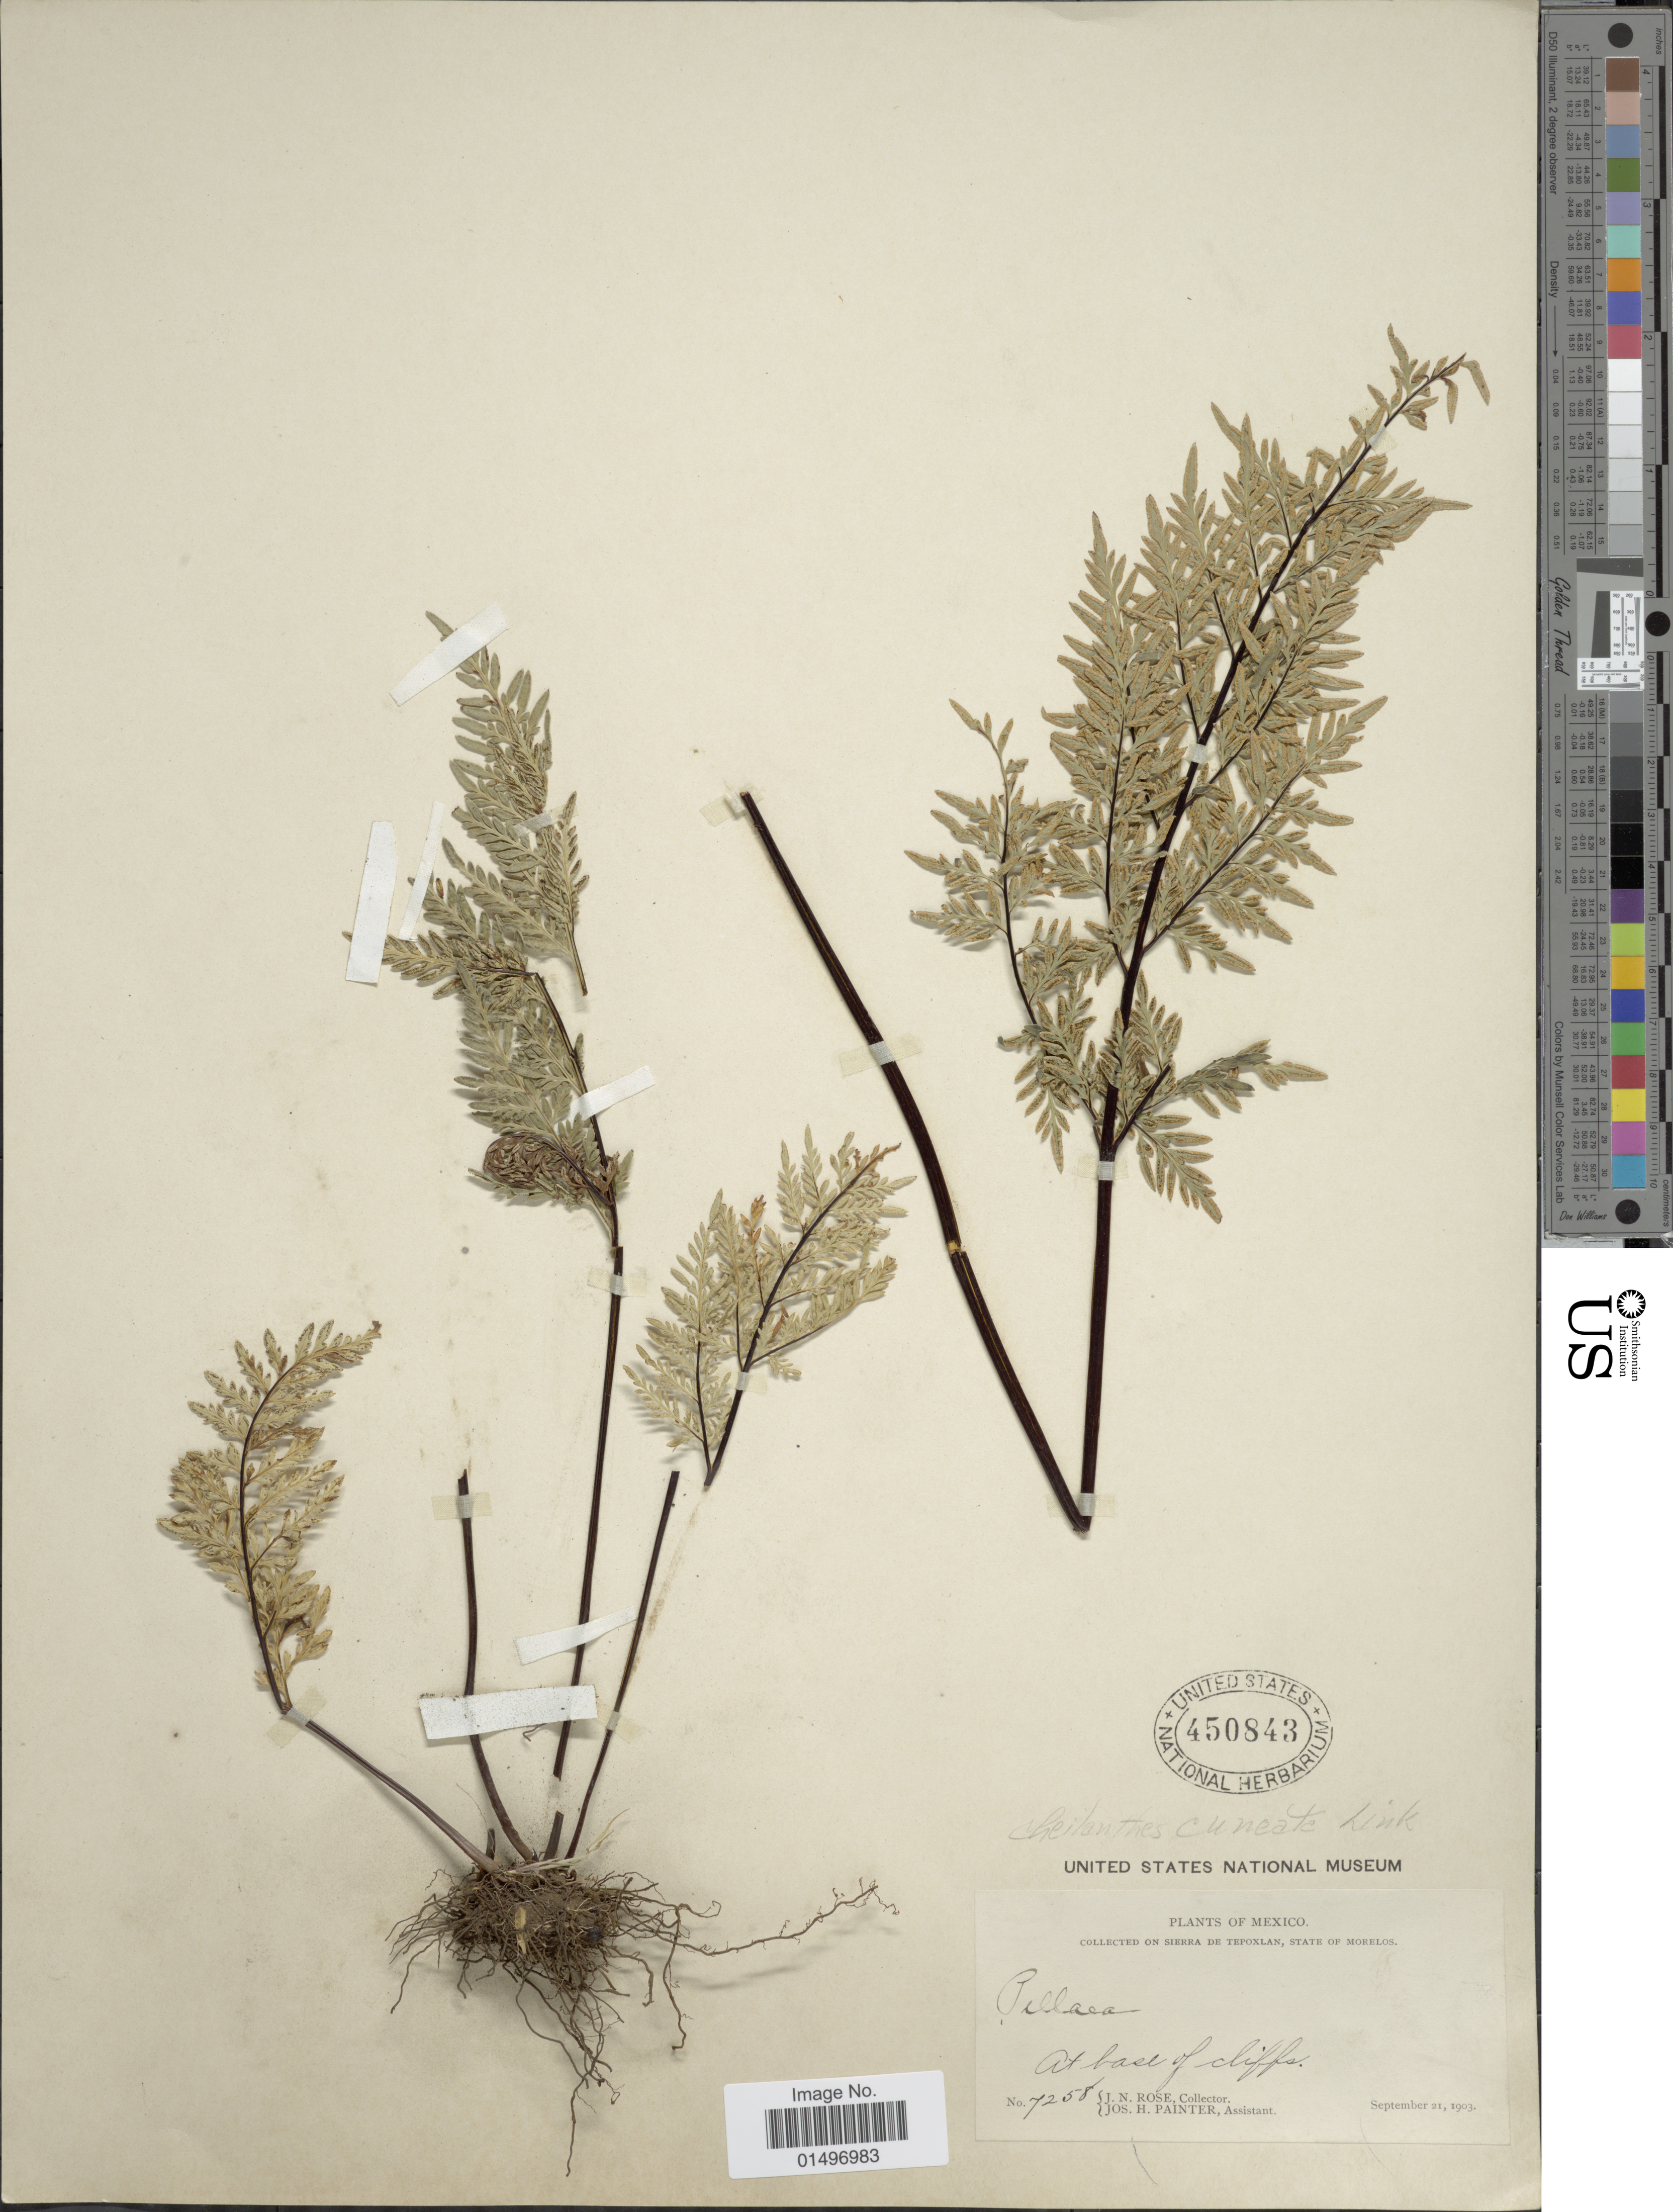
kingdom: Plantae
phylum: Tracheophyta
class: Polypodiopsida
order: Polypodiales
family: Pteridaceae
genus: Gaga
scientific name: Gaga chaerophylla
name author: (Mart. & Ikonn.-Gal.) Fay W. Li & Windham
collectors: J. N. Rose & J. H. Painter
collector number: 7258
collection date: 1903-09-21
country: Mexico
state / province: Morelos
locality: Mexico, Sierra de Tepoxlan.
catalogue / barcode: US 450843